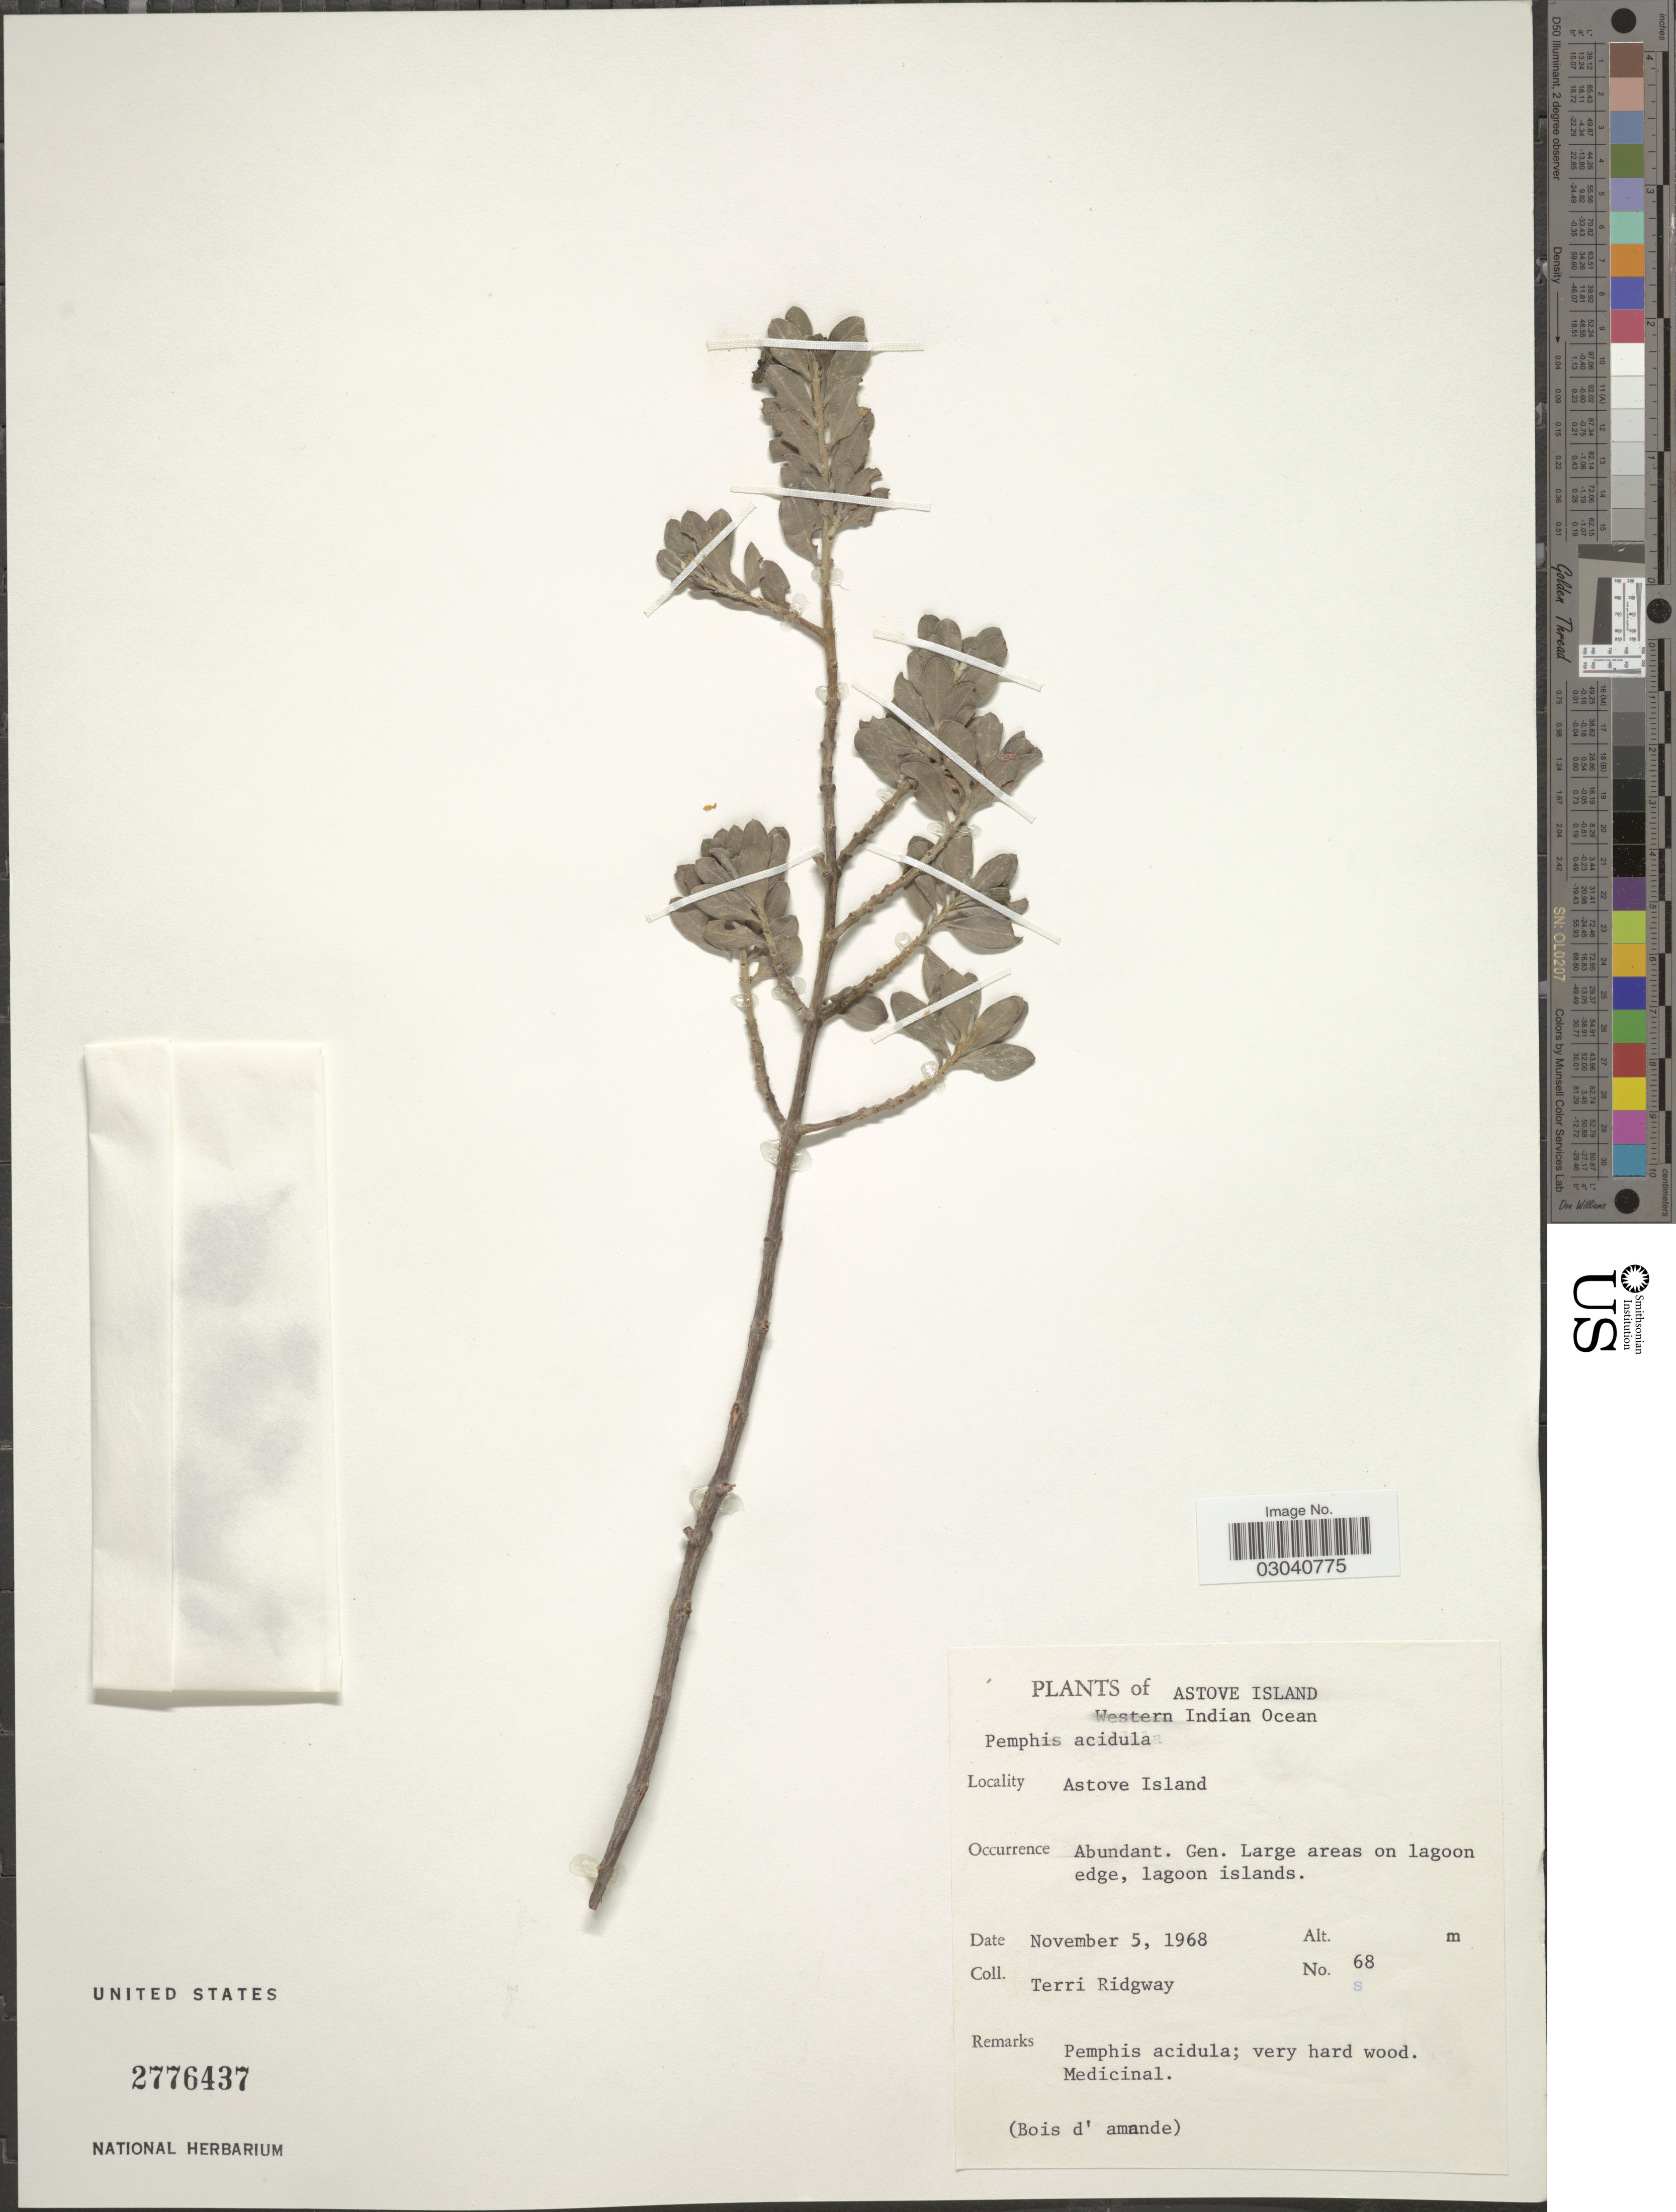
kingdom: Plantae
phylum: Tracheophyta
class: Magnoliopsida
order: Myrtales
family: Lythraceae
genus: Pemphis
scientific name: Pemphis acidula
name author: J.R. Forst. & G. Forst.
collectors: T. Ridgway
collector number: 68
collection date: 1968-11-05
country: Seychelles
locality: Astove Island. Western Indian Ocean. Astove Island.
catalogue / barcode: US 2776437